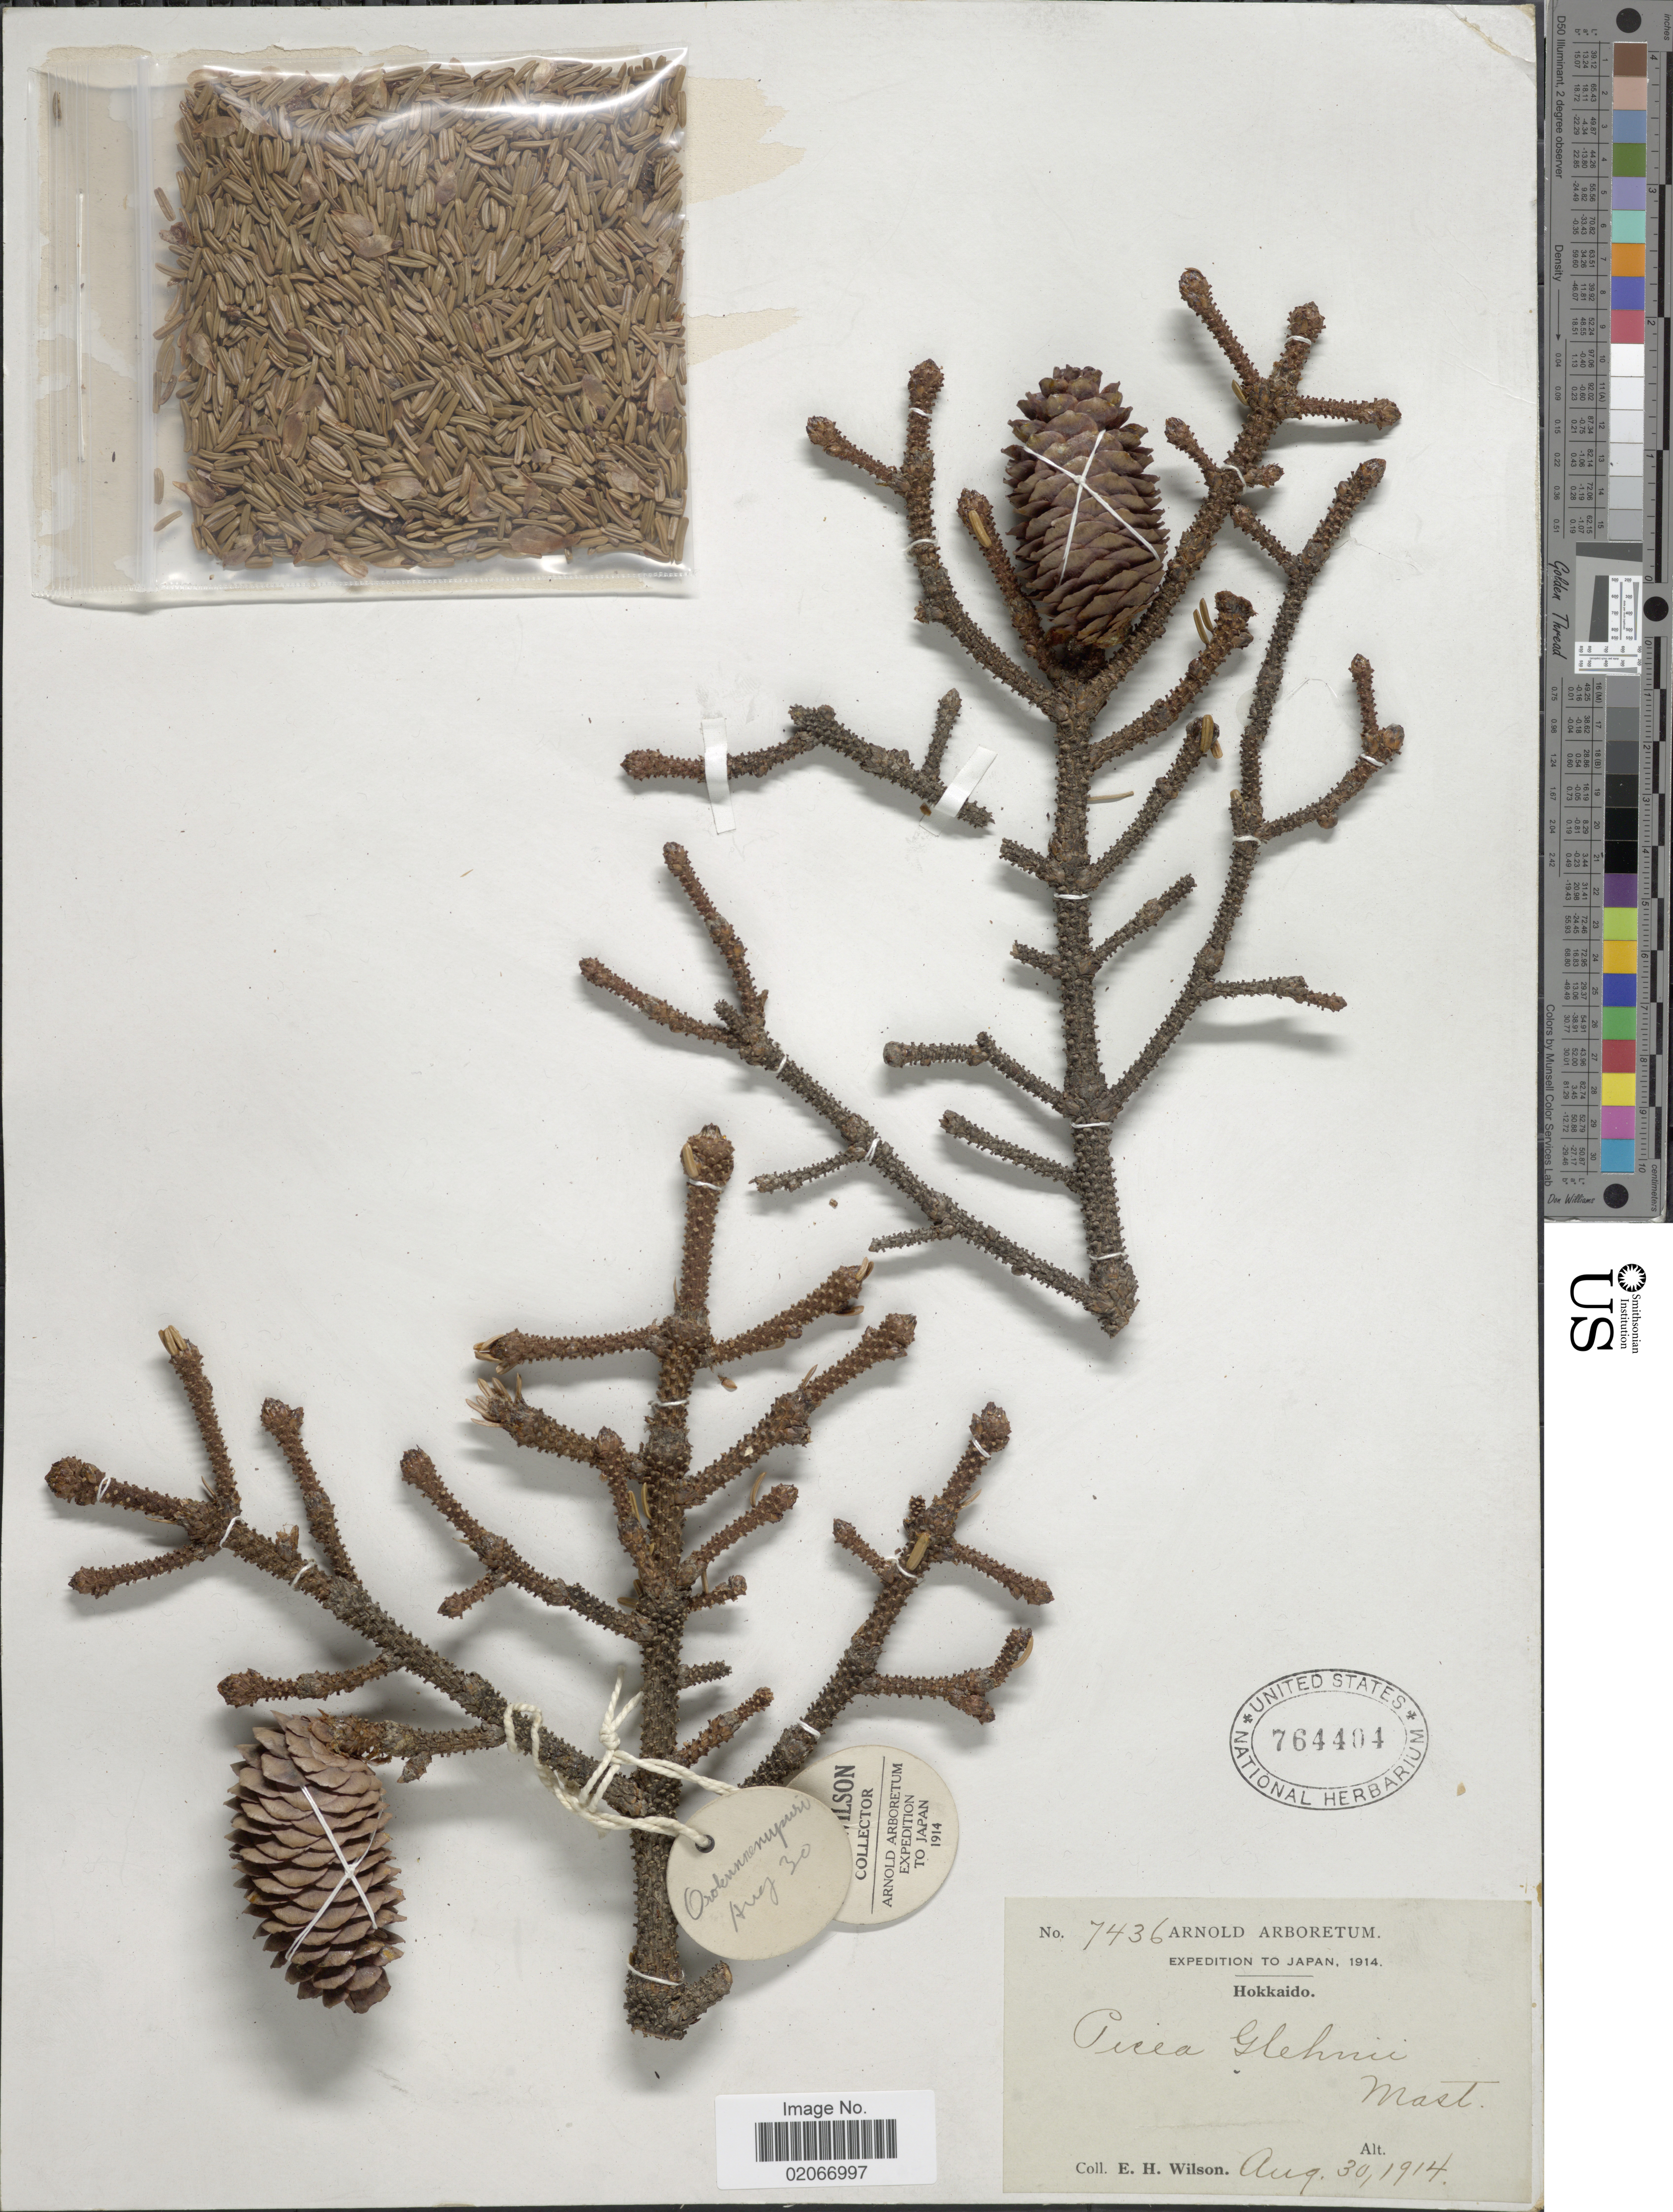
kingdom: Plantae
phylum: Tracheophyta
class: Pinopsida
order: Pinales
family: Pinaceae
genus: Picea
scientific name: Picea glehnii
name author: (F. Schmidt) Mast.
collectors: E. Wilson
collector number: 7436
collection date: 1914-08-30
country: Japan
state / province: Hokkaidō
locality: Hokkaido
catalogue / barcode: US 764404